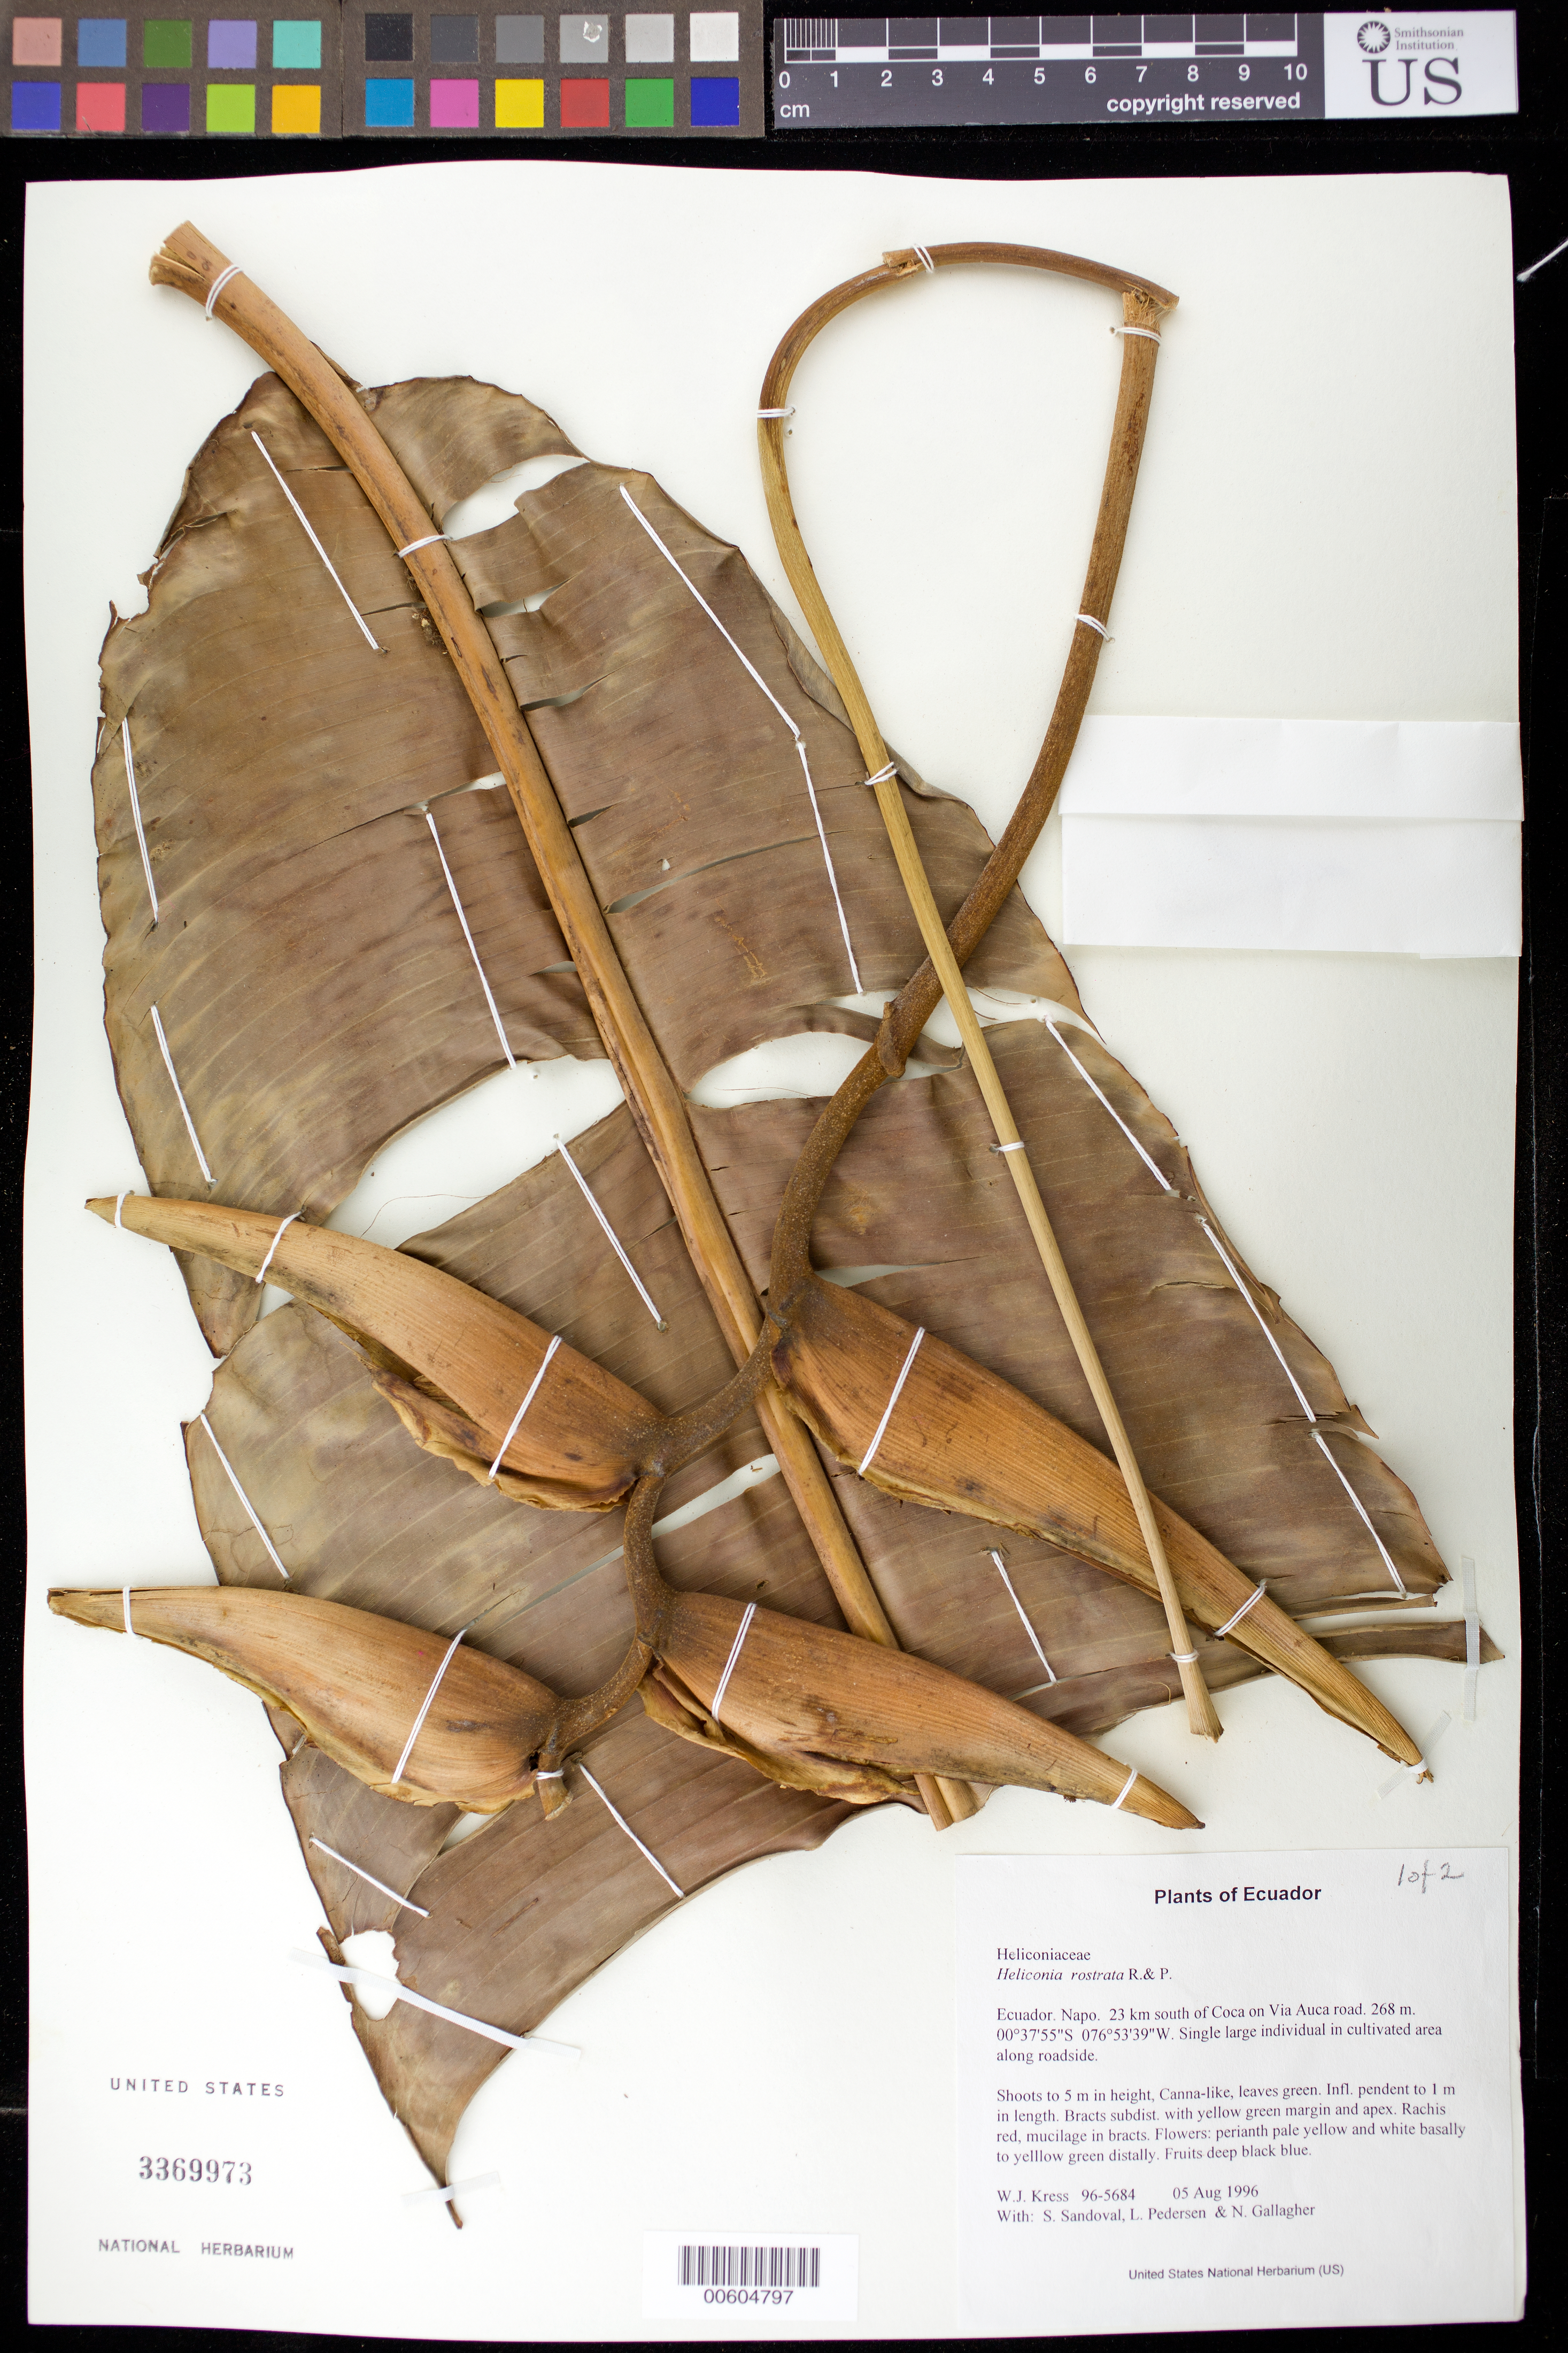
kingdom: Plantae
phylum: Tracheophyta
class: Liliopsida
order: Zingiberales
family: Heliconiaceae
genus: Heliconia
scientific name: Heliconia rostrata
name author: Ruiz & Pav.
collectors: W. J. Kress, S. Sandoval, L. Pedersen & N. L. Gallagher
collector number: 96-5684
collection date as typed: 05 Aug 1996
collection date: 1996-08-05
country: Ecuador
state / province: Napo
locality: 23 km south of Coca on Via Auca road.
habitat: Single large individual in cultivated area along roadside.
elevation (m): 268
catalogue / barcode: US 3369973